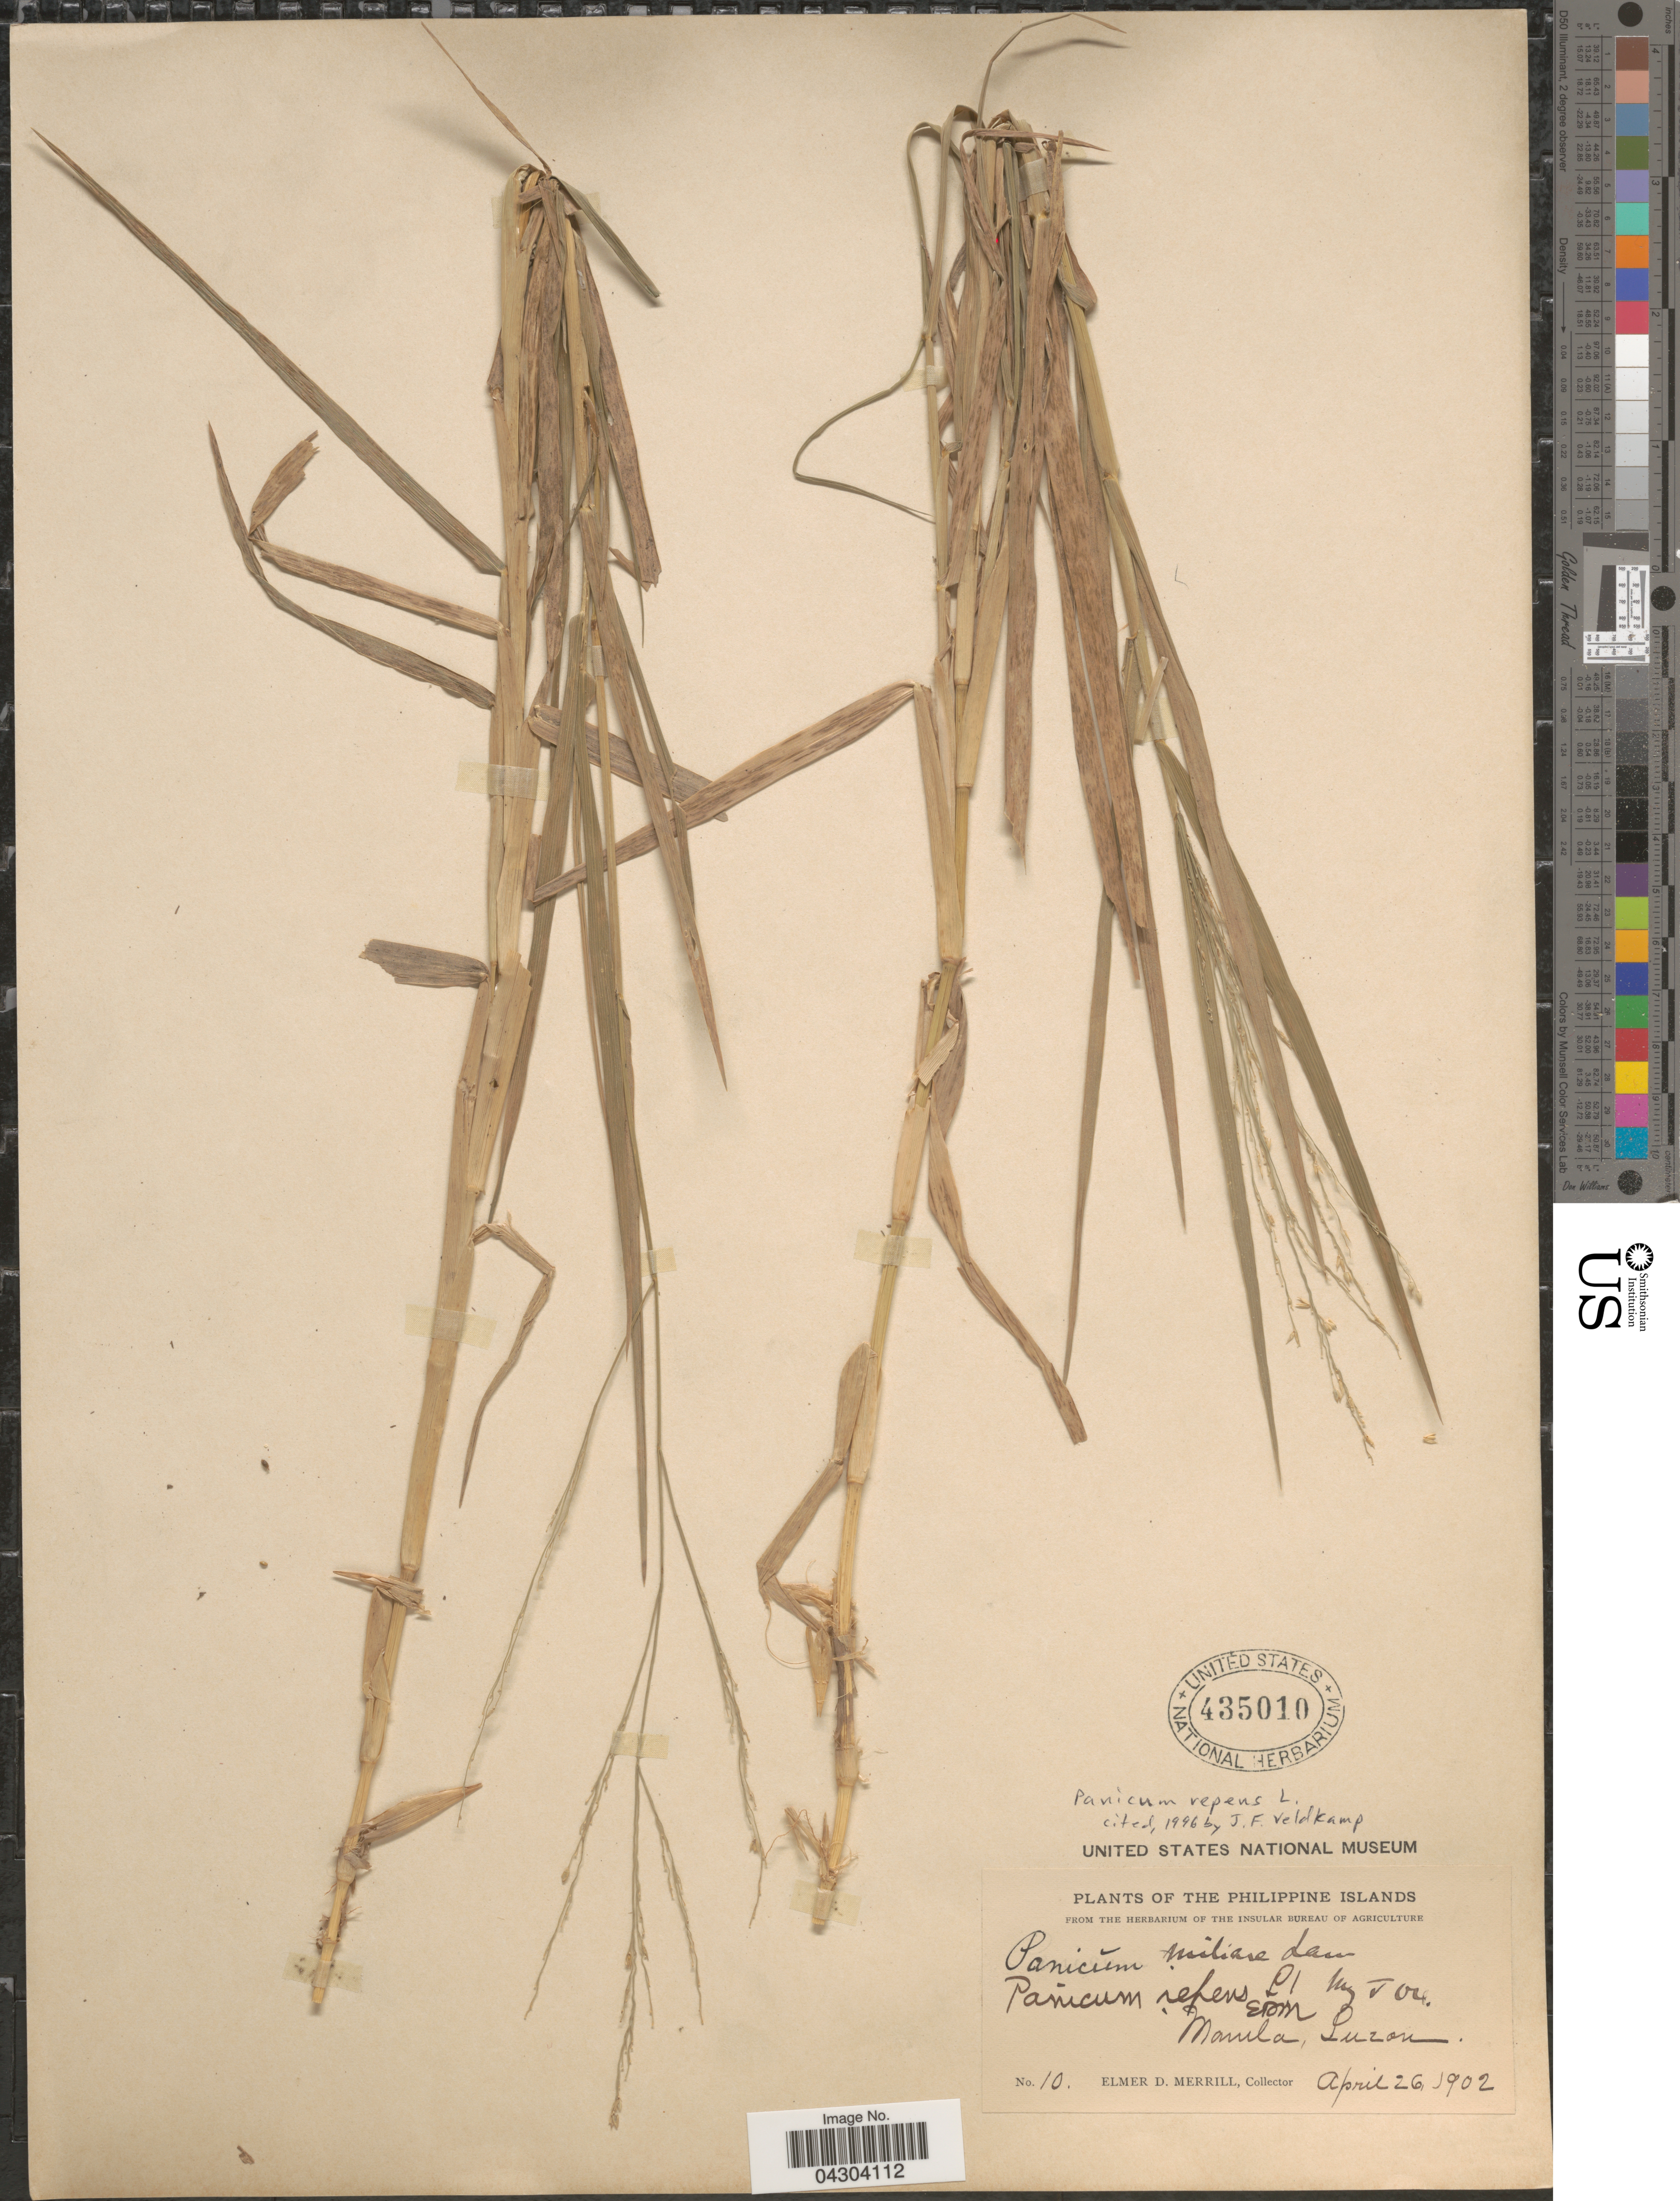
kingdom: Plantae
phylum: Tracheophyta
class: Liliopsida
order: Poales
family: Poaceae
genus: Panicum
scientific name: Panicum repens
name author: L.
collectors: E. D. Merrill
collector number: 10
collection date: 1902-04-26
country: Philippines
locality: Manila, Luzon.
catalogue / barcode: US 435010